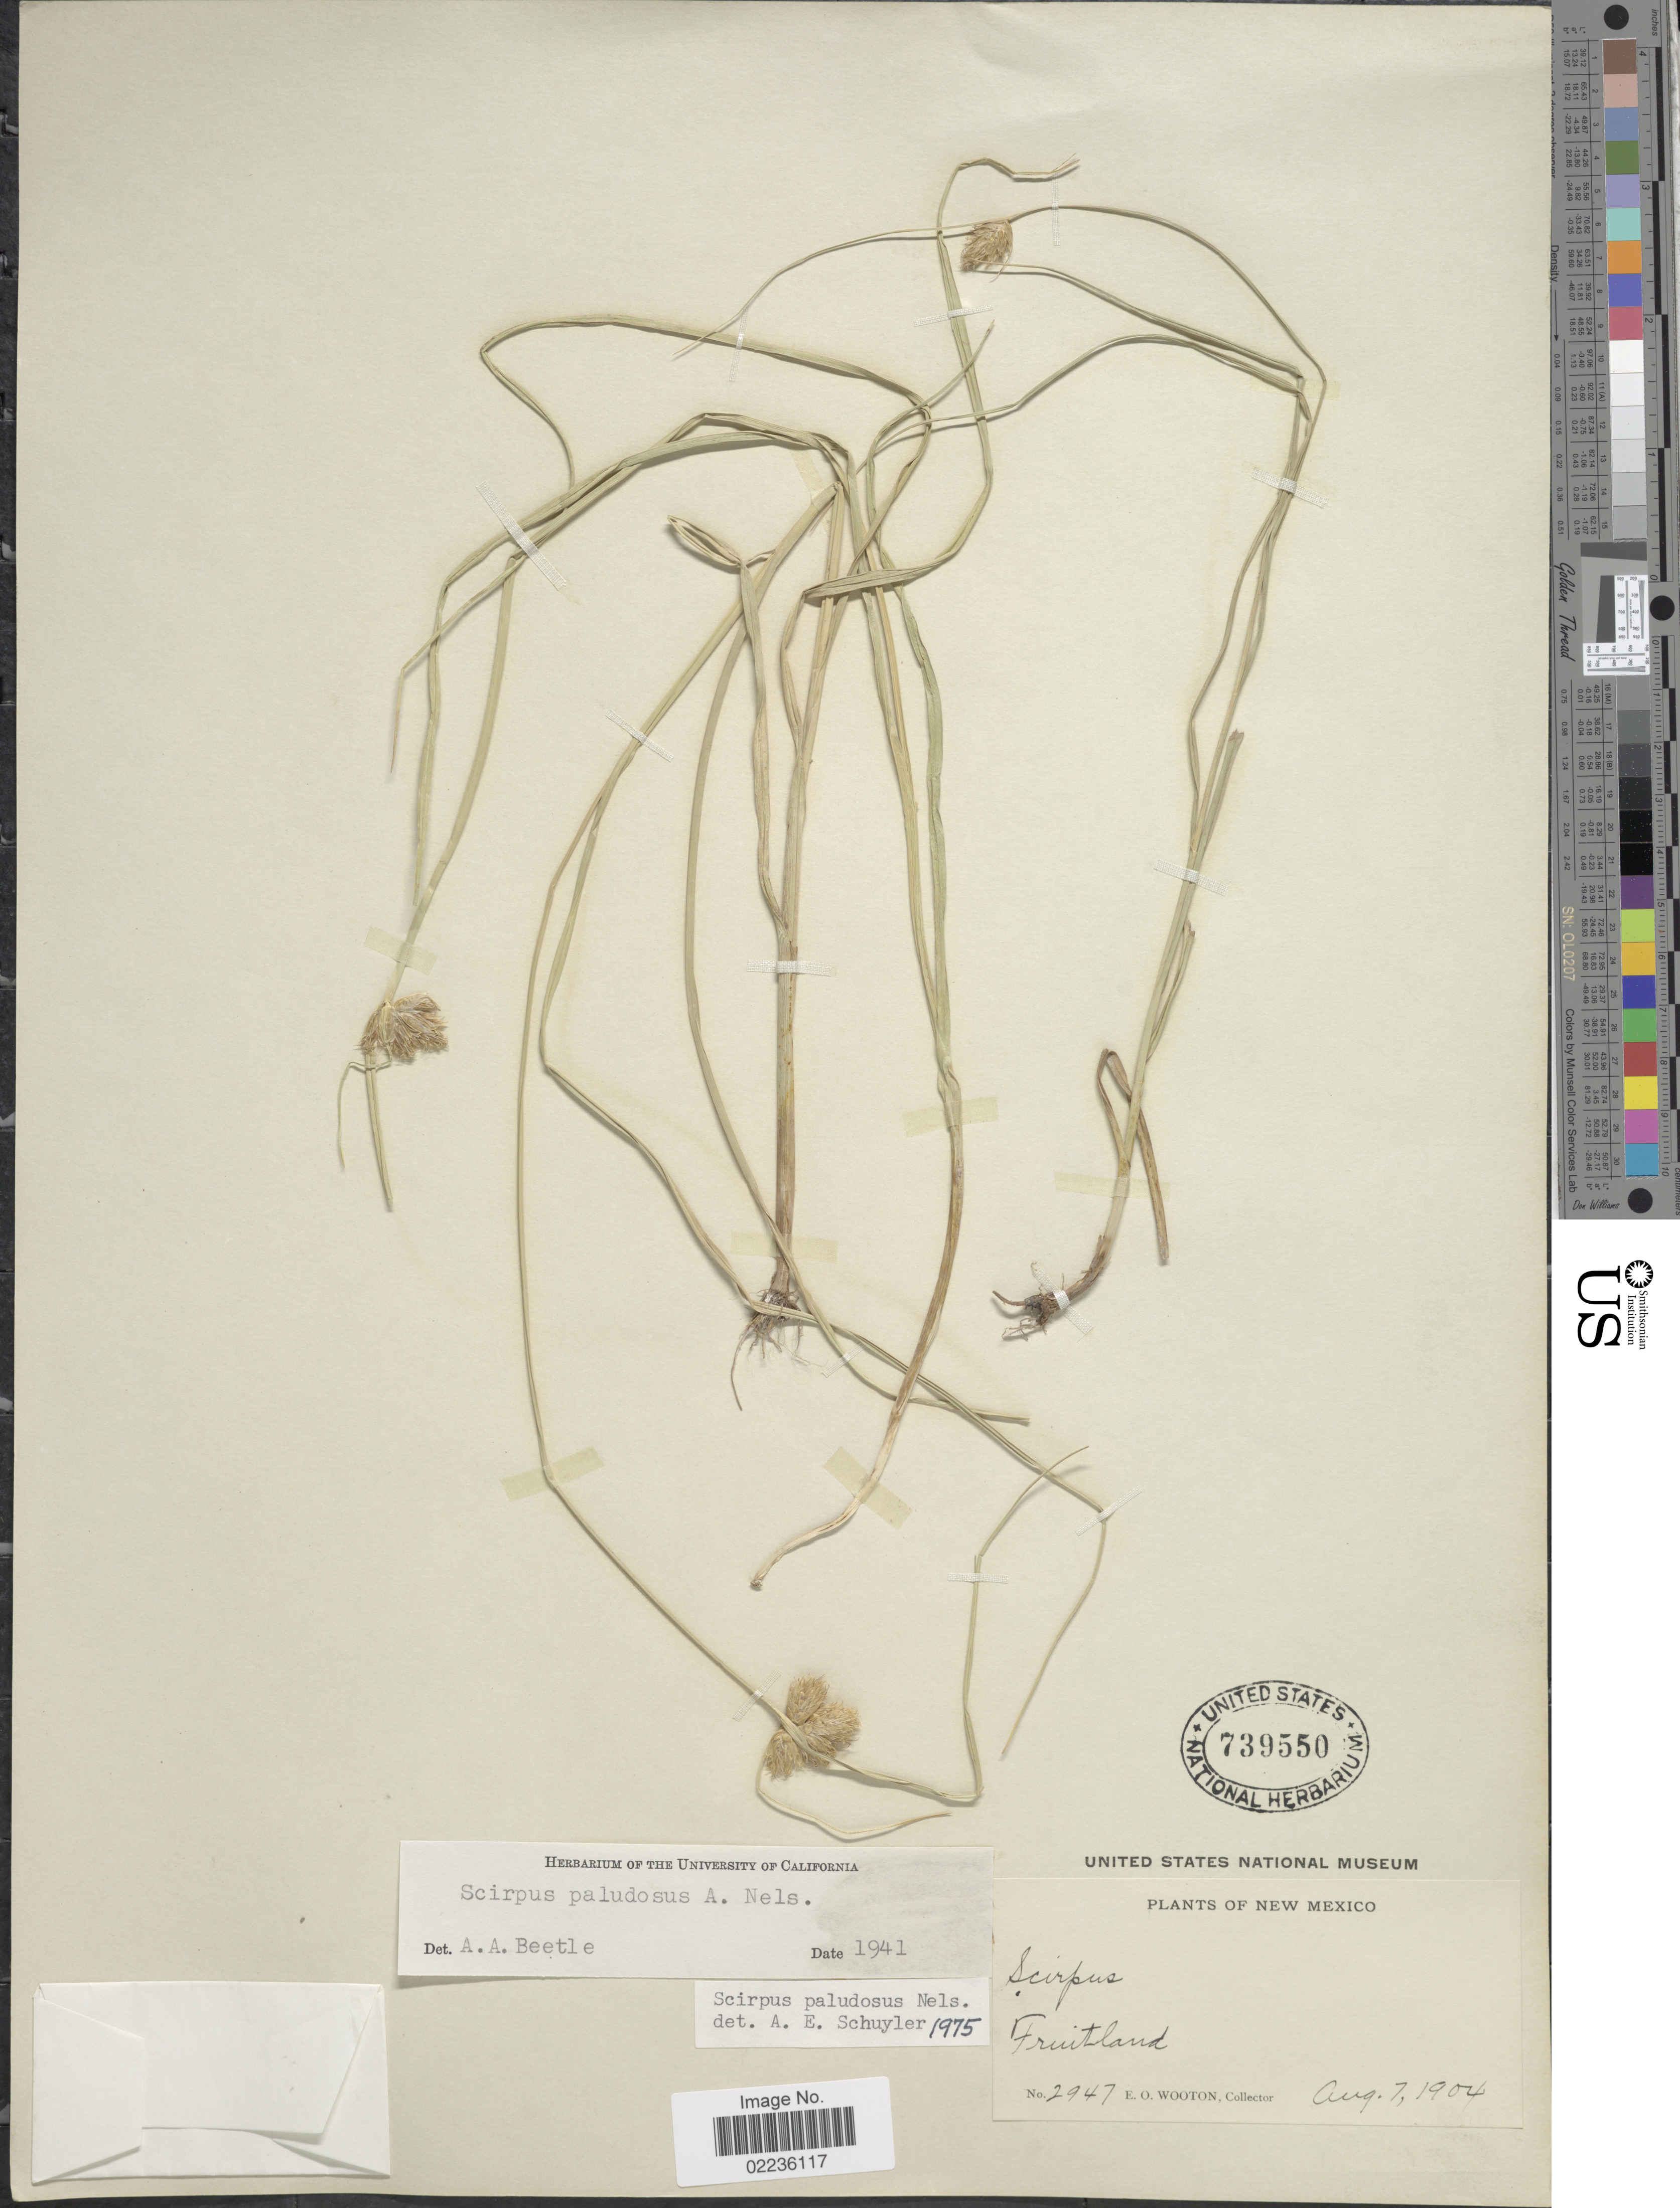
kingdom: Plantae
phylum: Tracheophyta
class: Liliopsida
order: Poales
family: Cyperaceae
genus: Bolboschoenus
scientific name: Bolboschoenus maritimus subsp. paludosus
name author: (A. Nelson) T. Koyama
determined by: Strong, M. T., (US), Smithsonian Institution - National Museum of Natural History (UNITED STATES)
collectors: E. O. Wooton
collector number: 2947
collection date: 1904-08-07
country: United States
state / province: New Mexico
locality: Fruitland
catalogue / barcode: US 739550